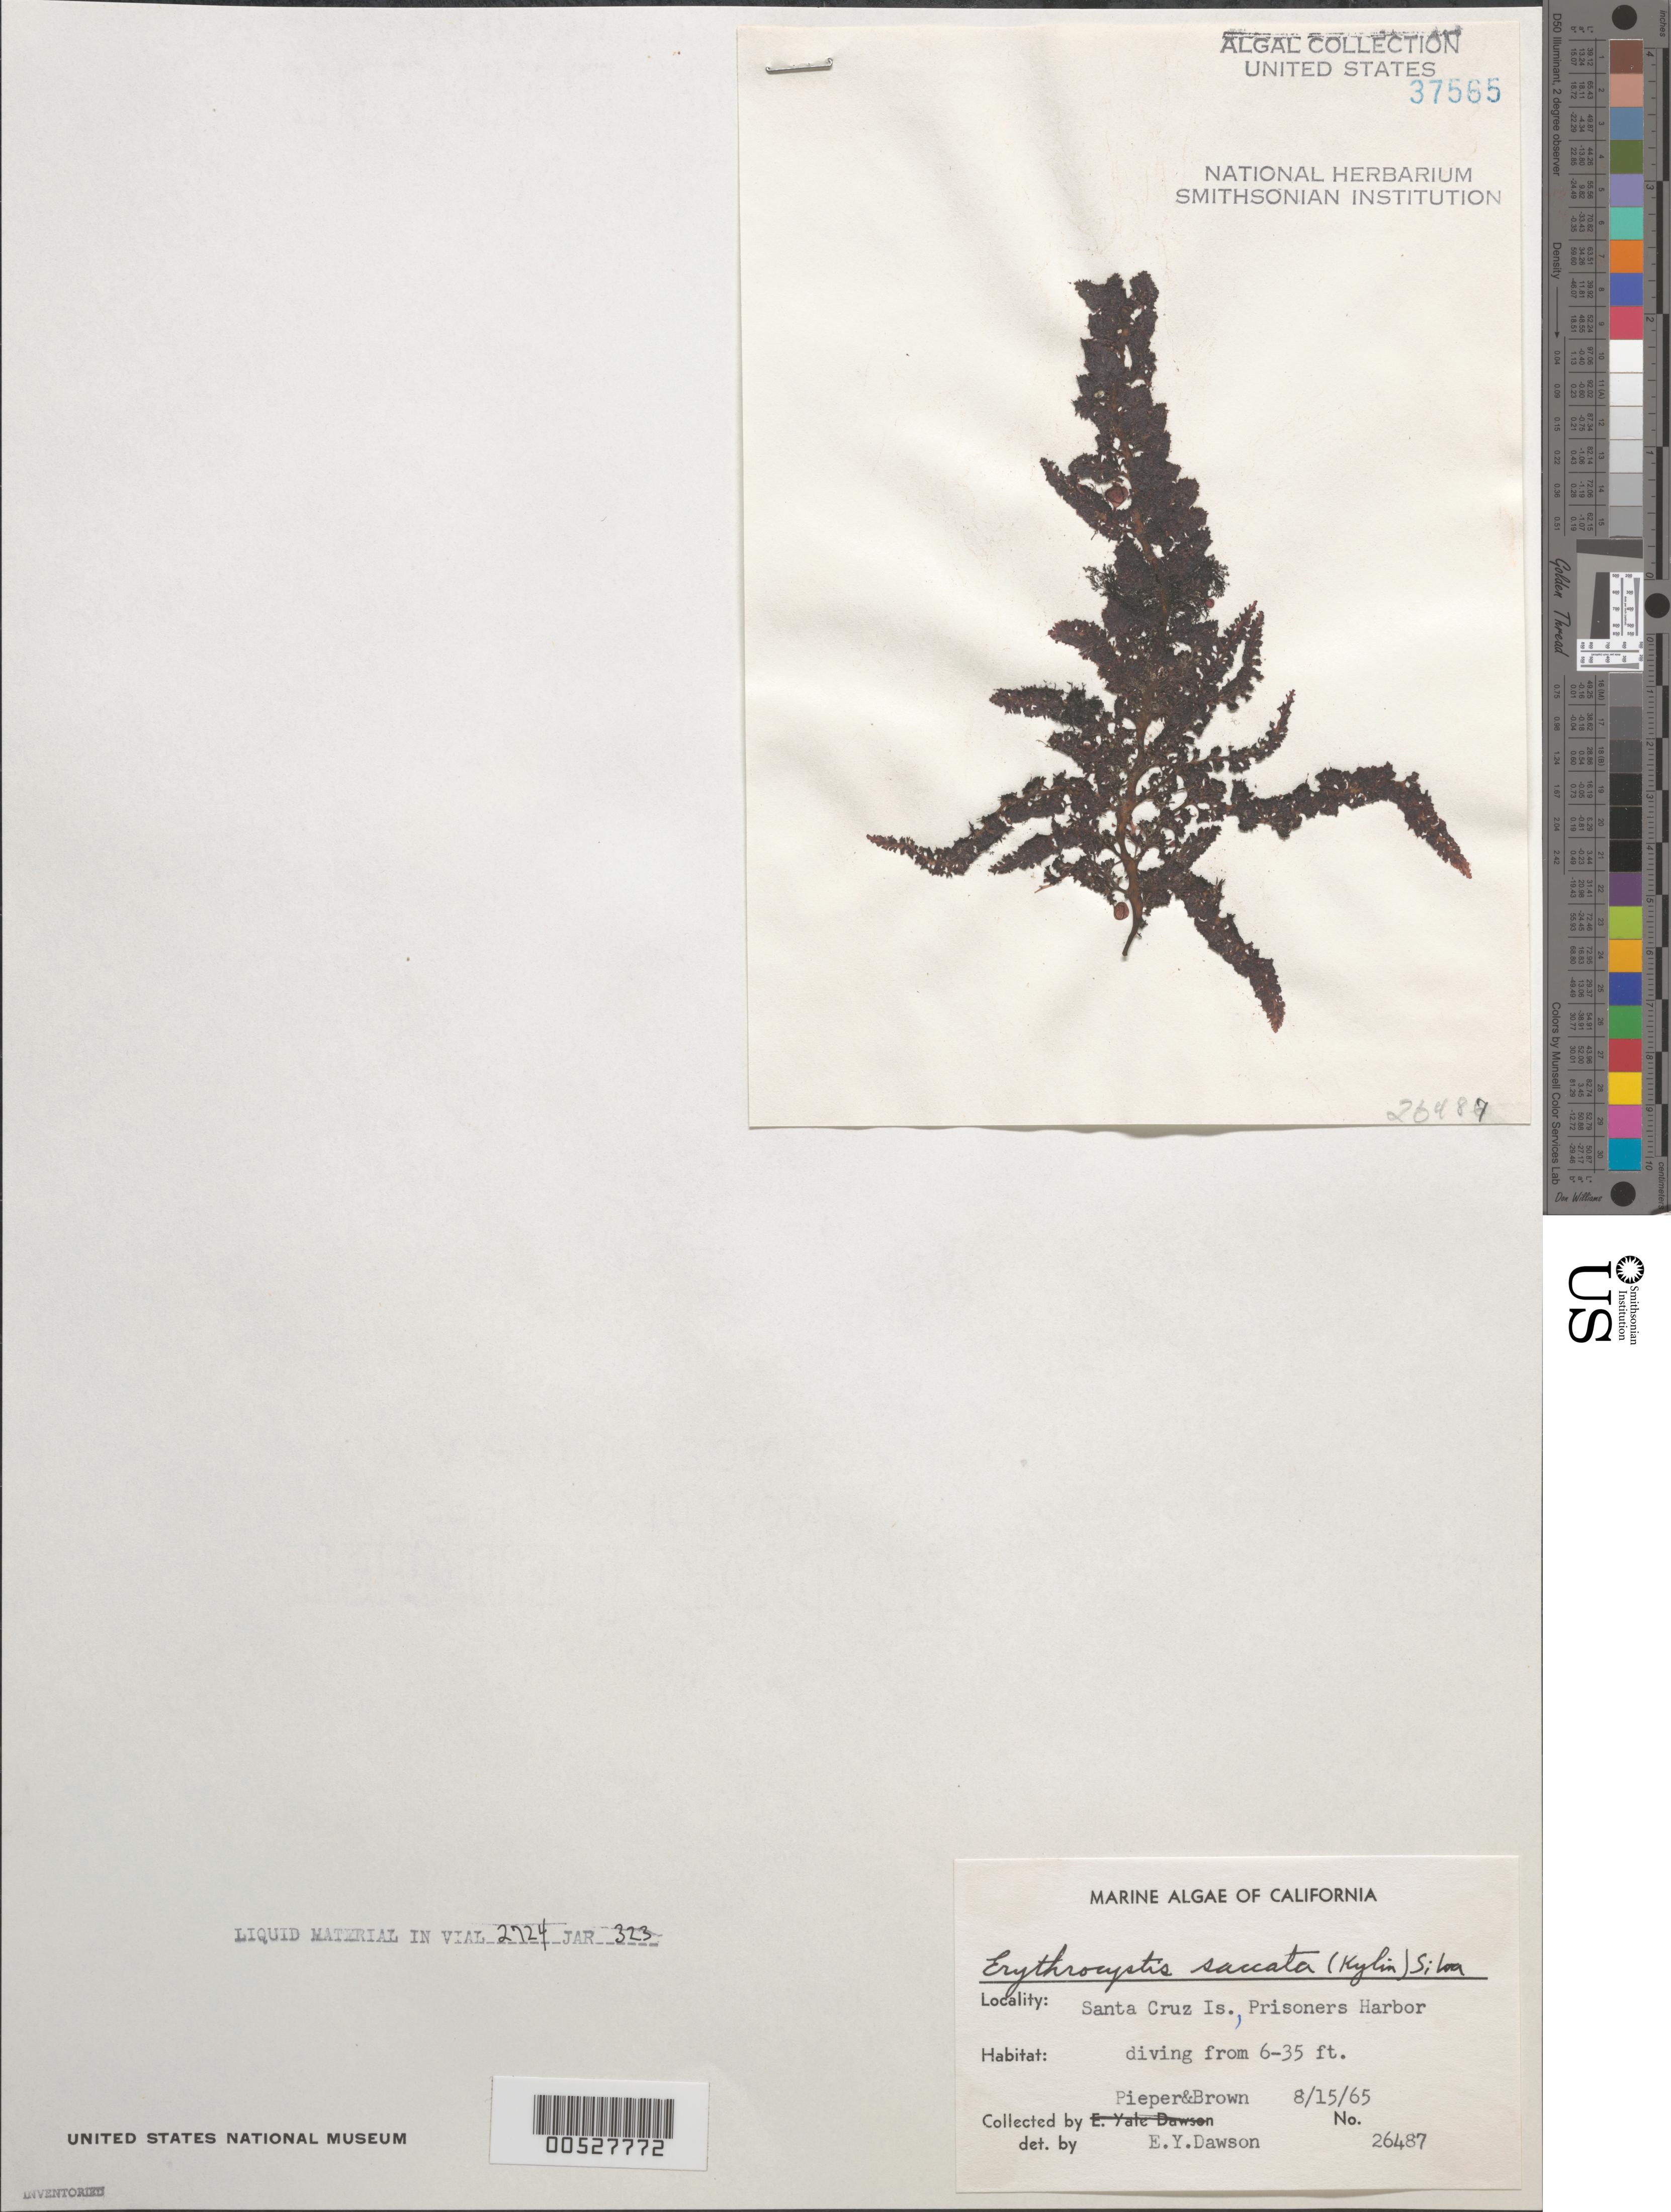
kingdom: Plantae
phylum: Rhodophyta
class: Florideophyceae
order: Ceramiales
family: Rhodomelaceae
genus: Erythrocystis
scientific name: Erythrocystis saccata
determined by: Dawson, E. Y.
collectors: D. Pieper & D. Brown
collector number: EYD 26487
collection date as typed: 15 Aug 1965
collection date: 1965-08-15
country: United States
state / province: California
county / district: Santa Barbara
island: Santa Cruz Island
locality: Prisoner's Harbor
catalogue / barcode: US 37565